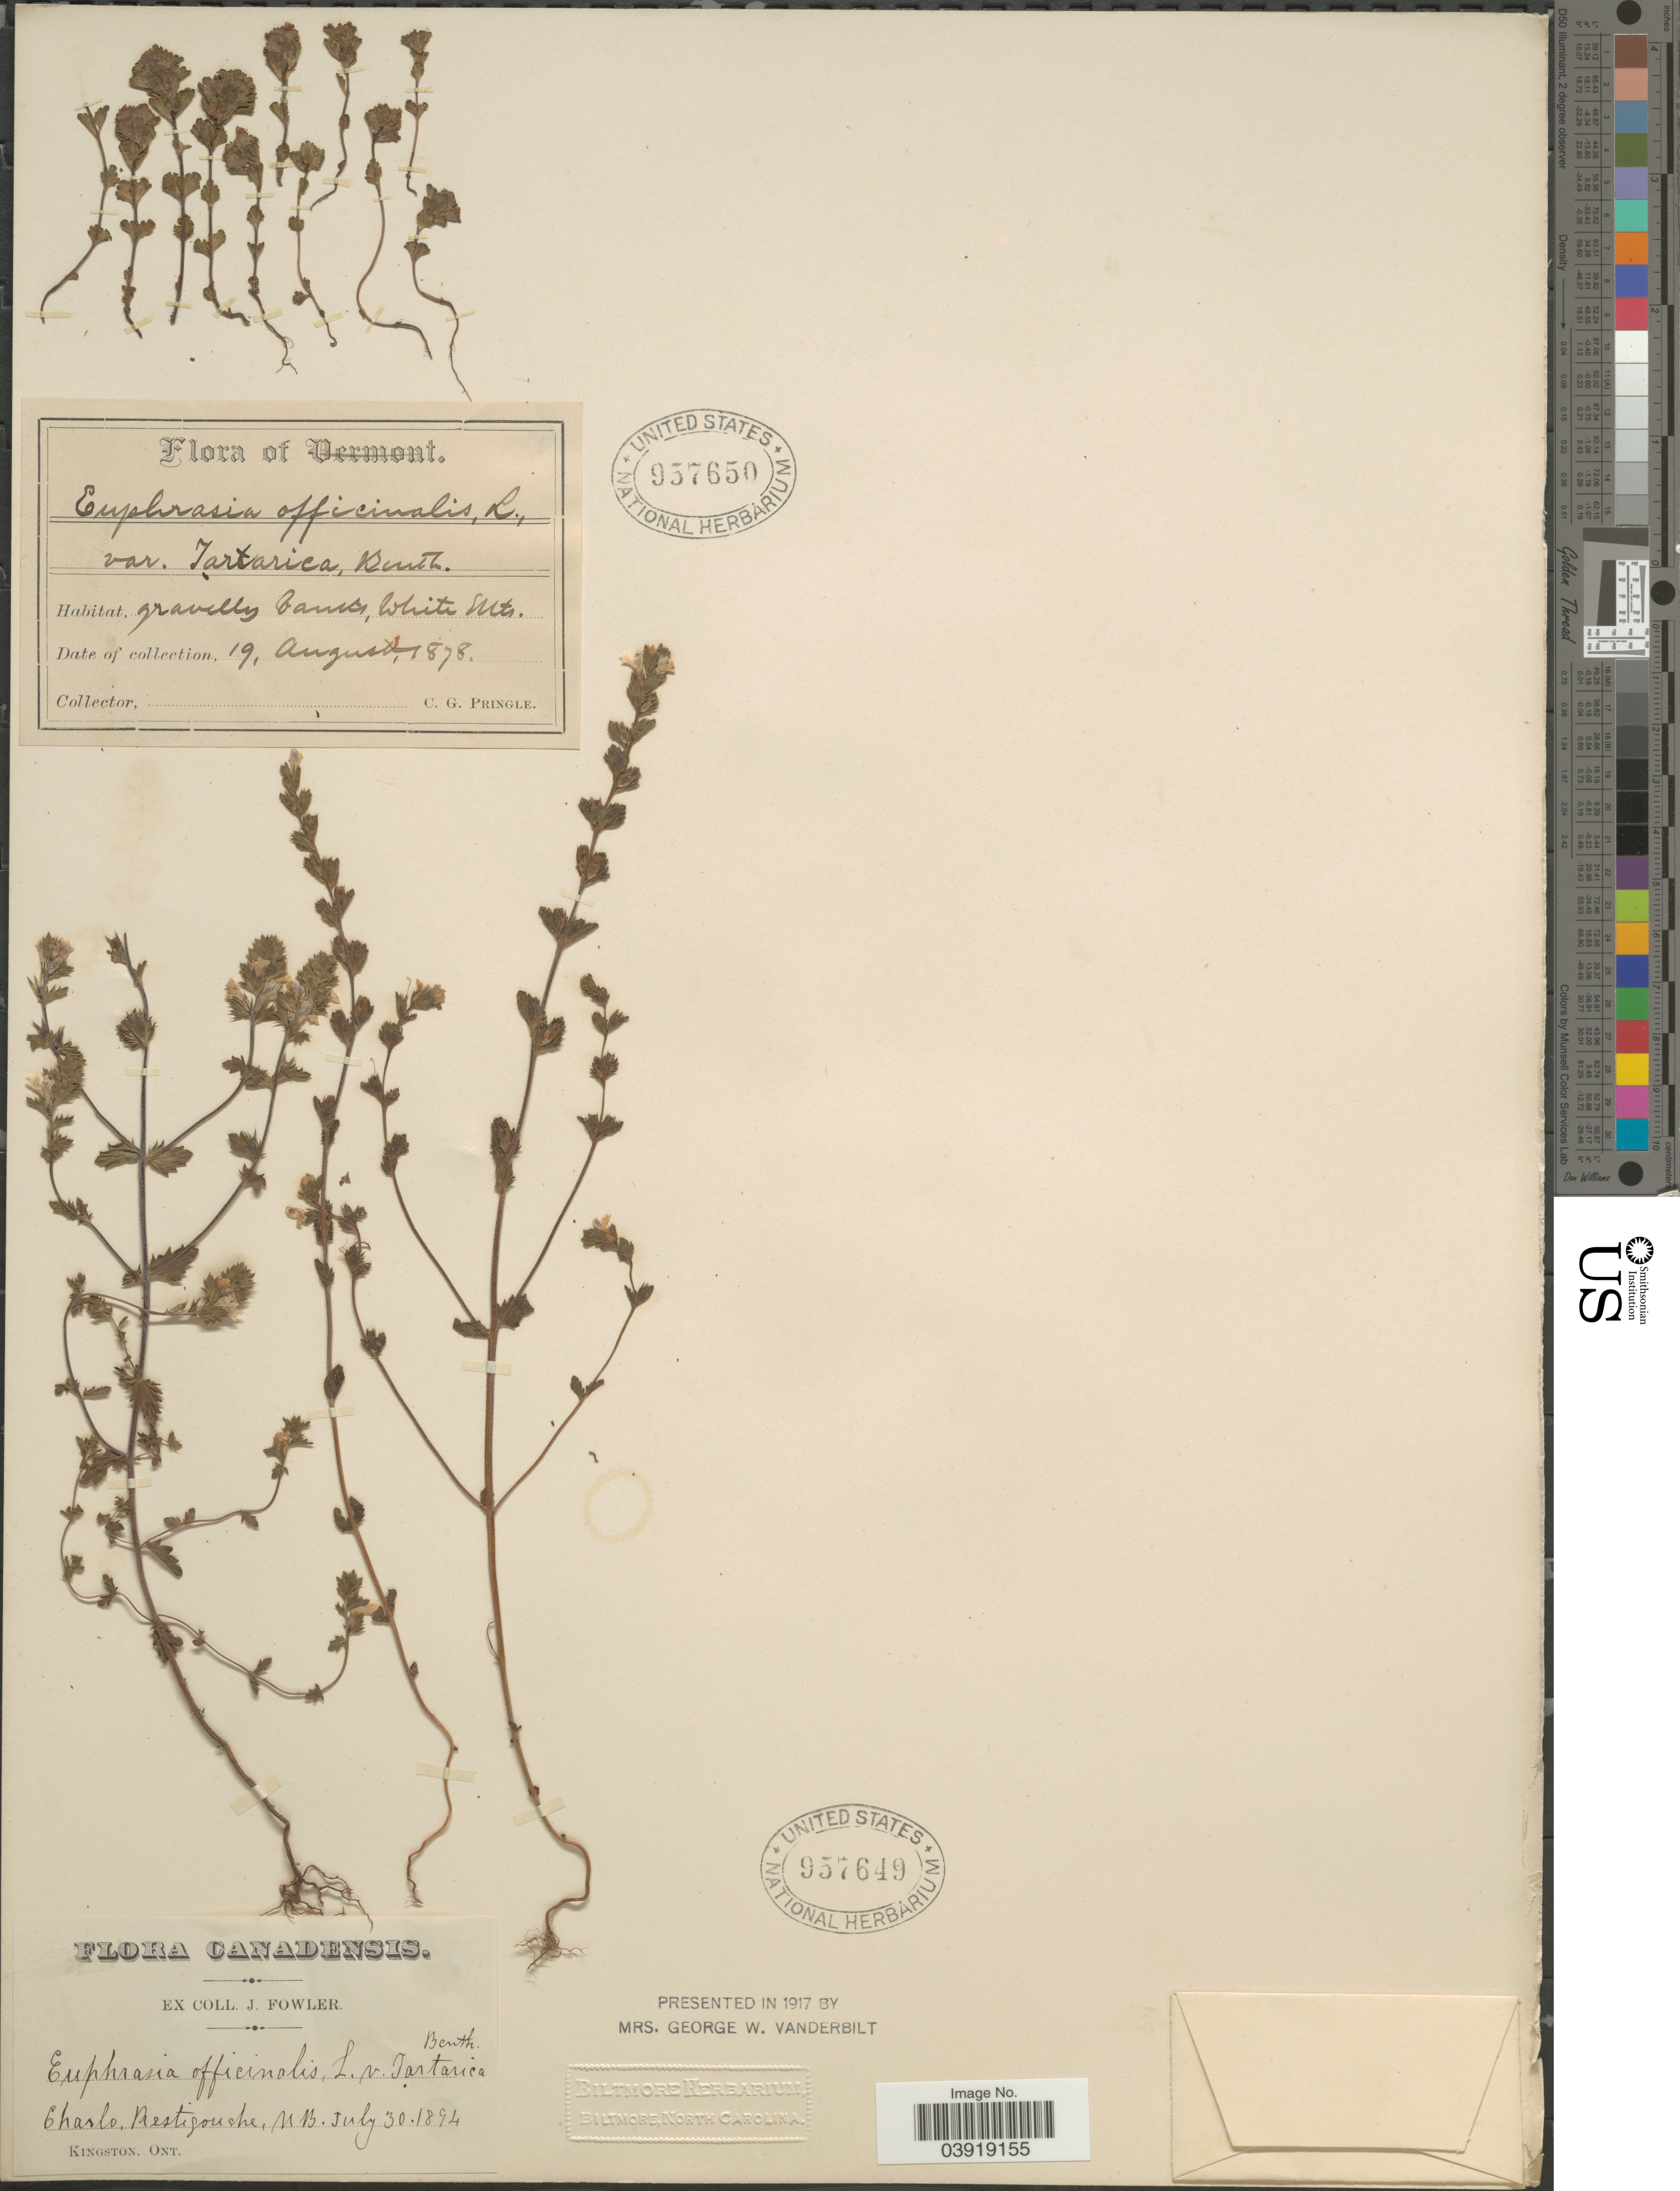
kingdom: Plantae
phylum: Tracheophyta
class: Magnoliopsida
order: Lamiales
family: Orobanchaceae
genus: Euphrasia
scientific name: Euphrasia sp.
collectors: J. Fowler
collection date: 1894-07-30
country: Canada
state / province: New Brunswick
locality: Charlo, Restigouche.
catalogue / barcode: US 957649